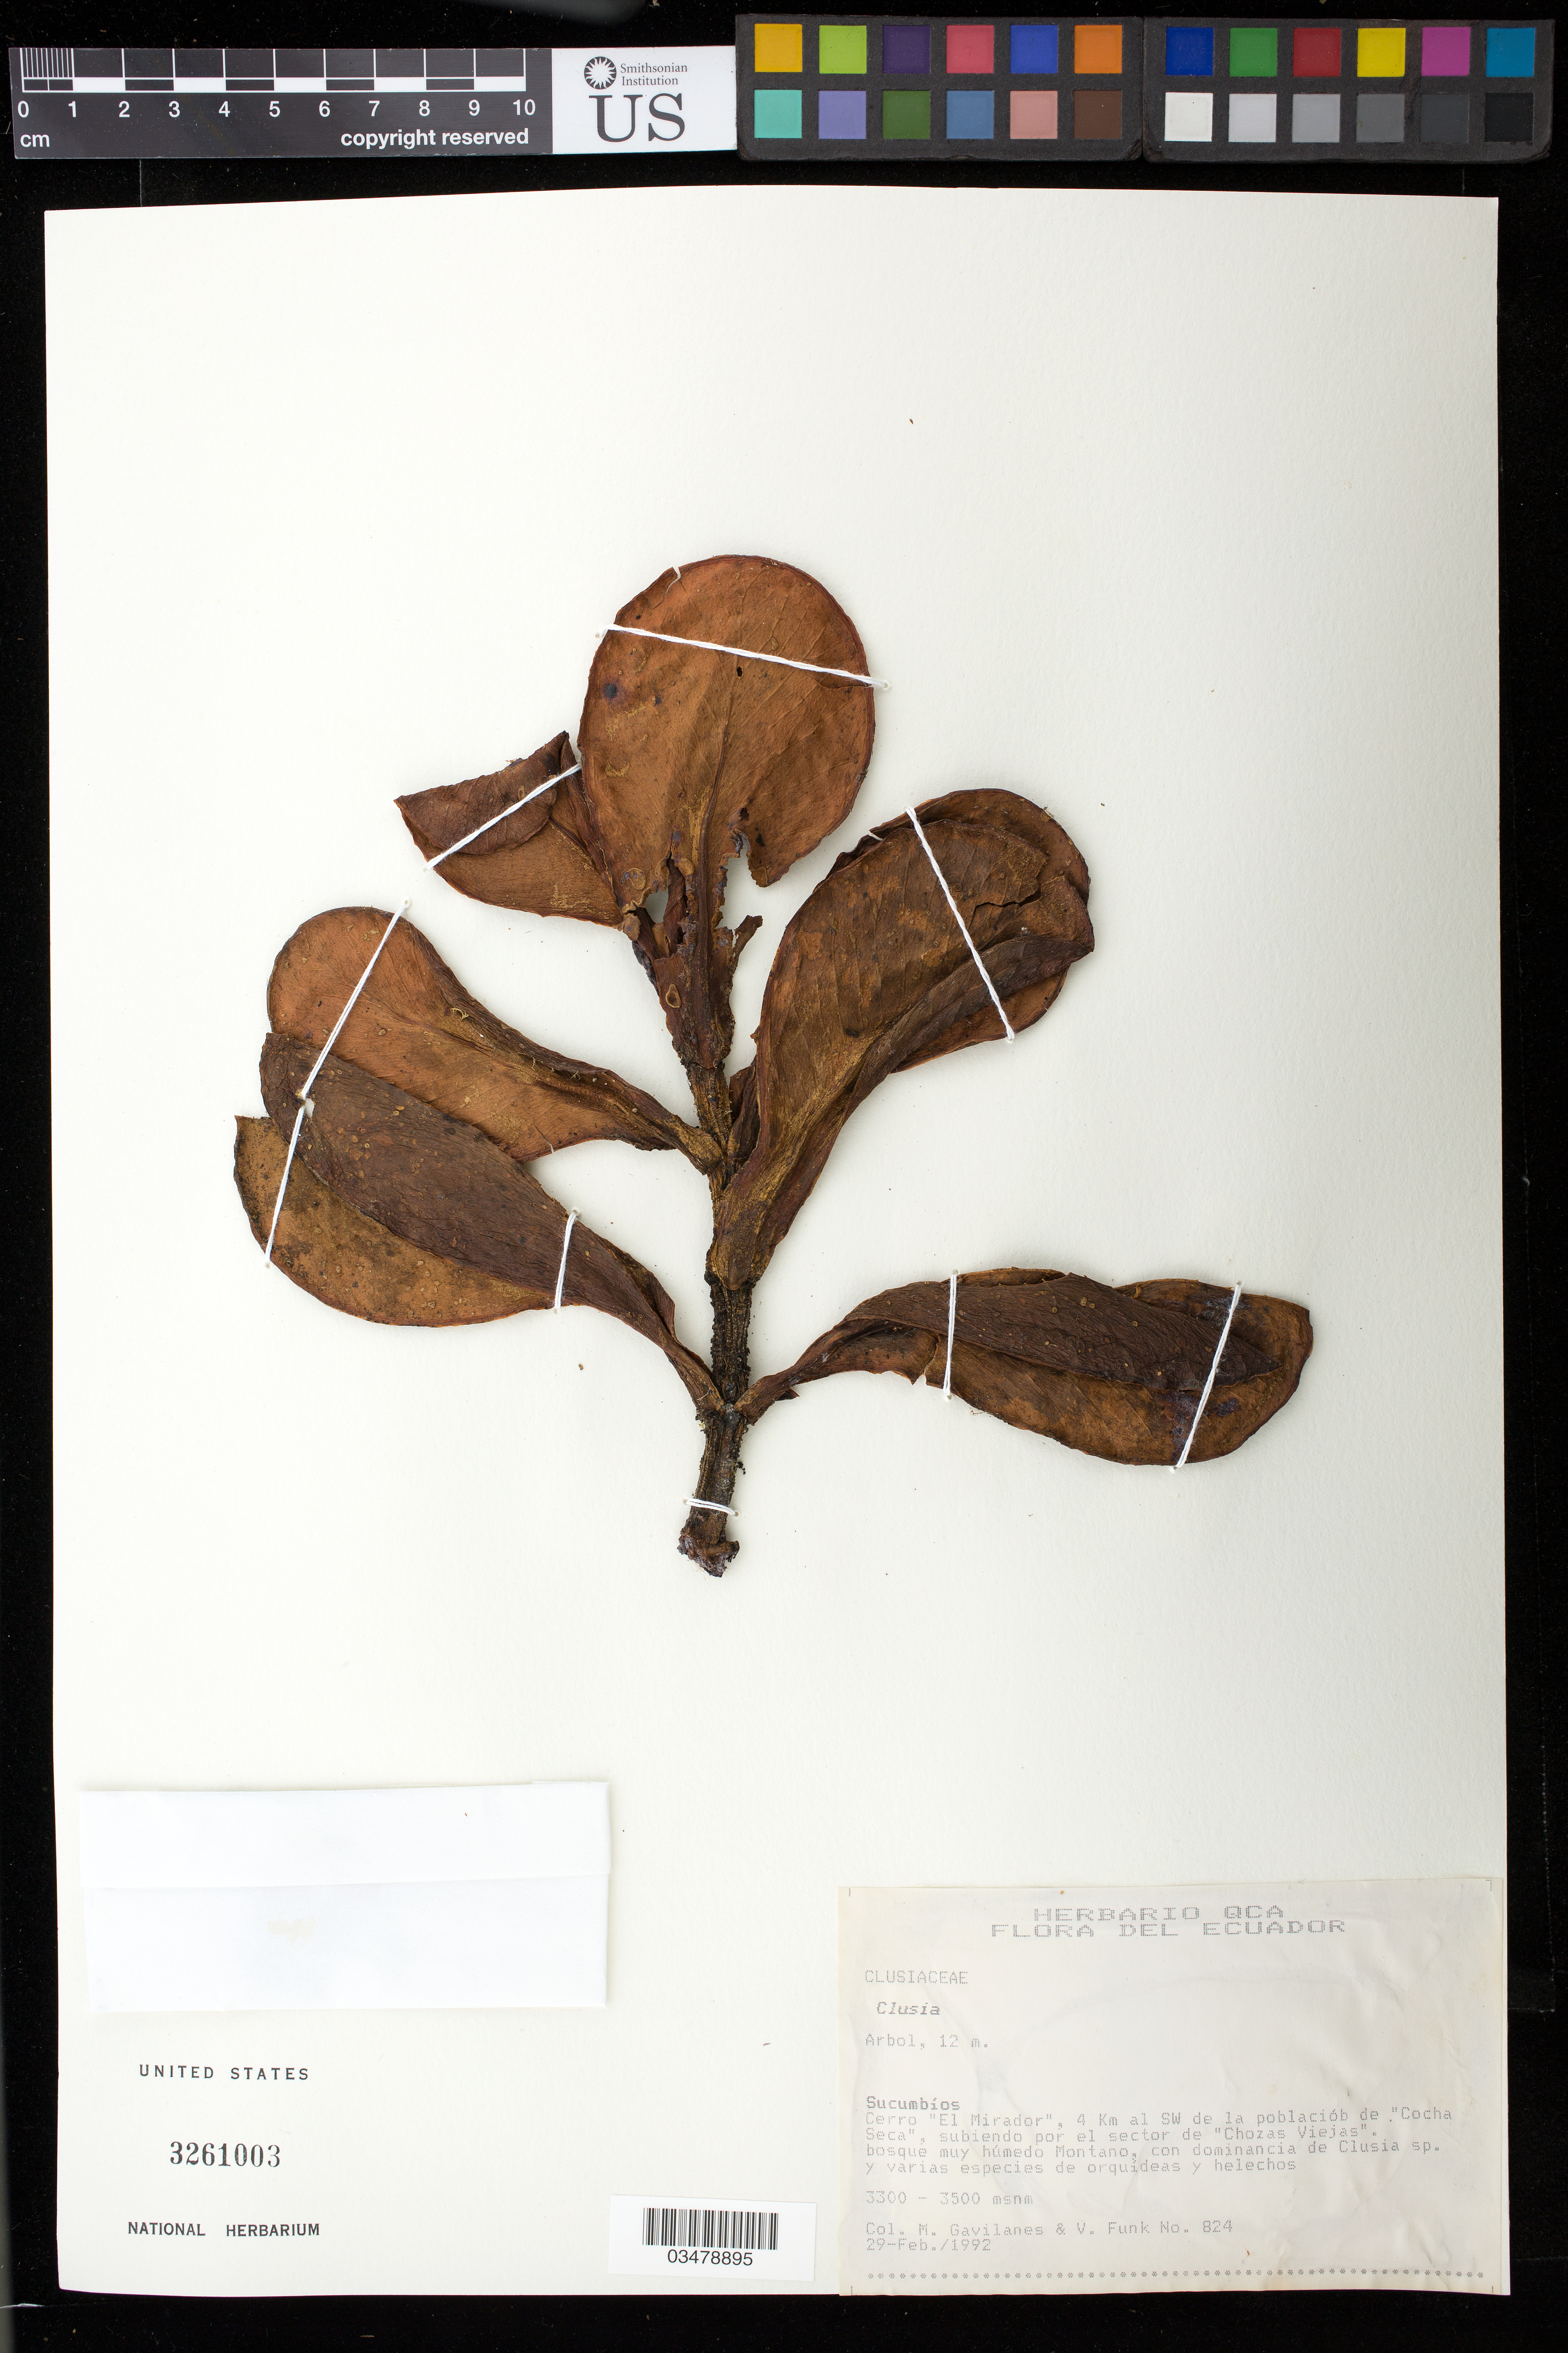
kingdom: Plantae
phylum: Tracheophyta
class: Magnoliopsida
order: Malpighiales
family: Clusiaceae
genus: Clusia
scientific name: Clusia sp.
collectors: M. Gavilanes & V. Funk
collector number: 824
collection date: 1992-02-29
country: Ecuador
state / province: Sucumbíos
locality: Cerro El Mirador, 4 km SWde la poblacion de Cocha Seca, subiendo por el sector de CHozas Viejas, bosque muy humedo Montano con dominancia de Clusia sp. y varias especies de orquideas y helechos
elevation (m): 3300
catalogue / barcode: US 3261003